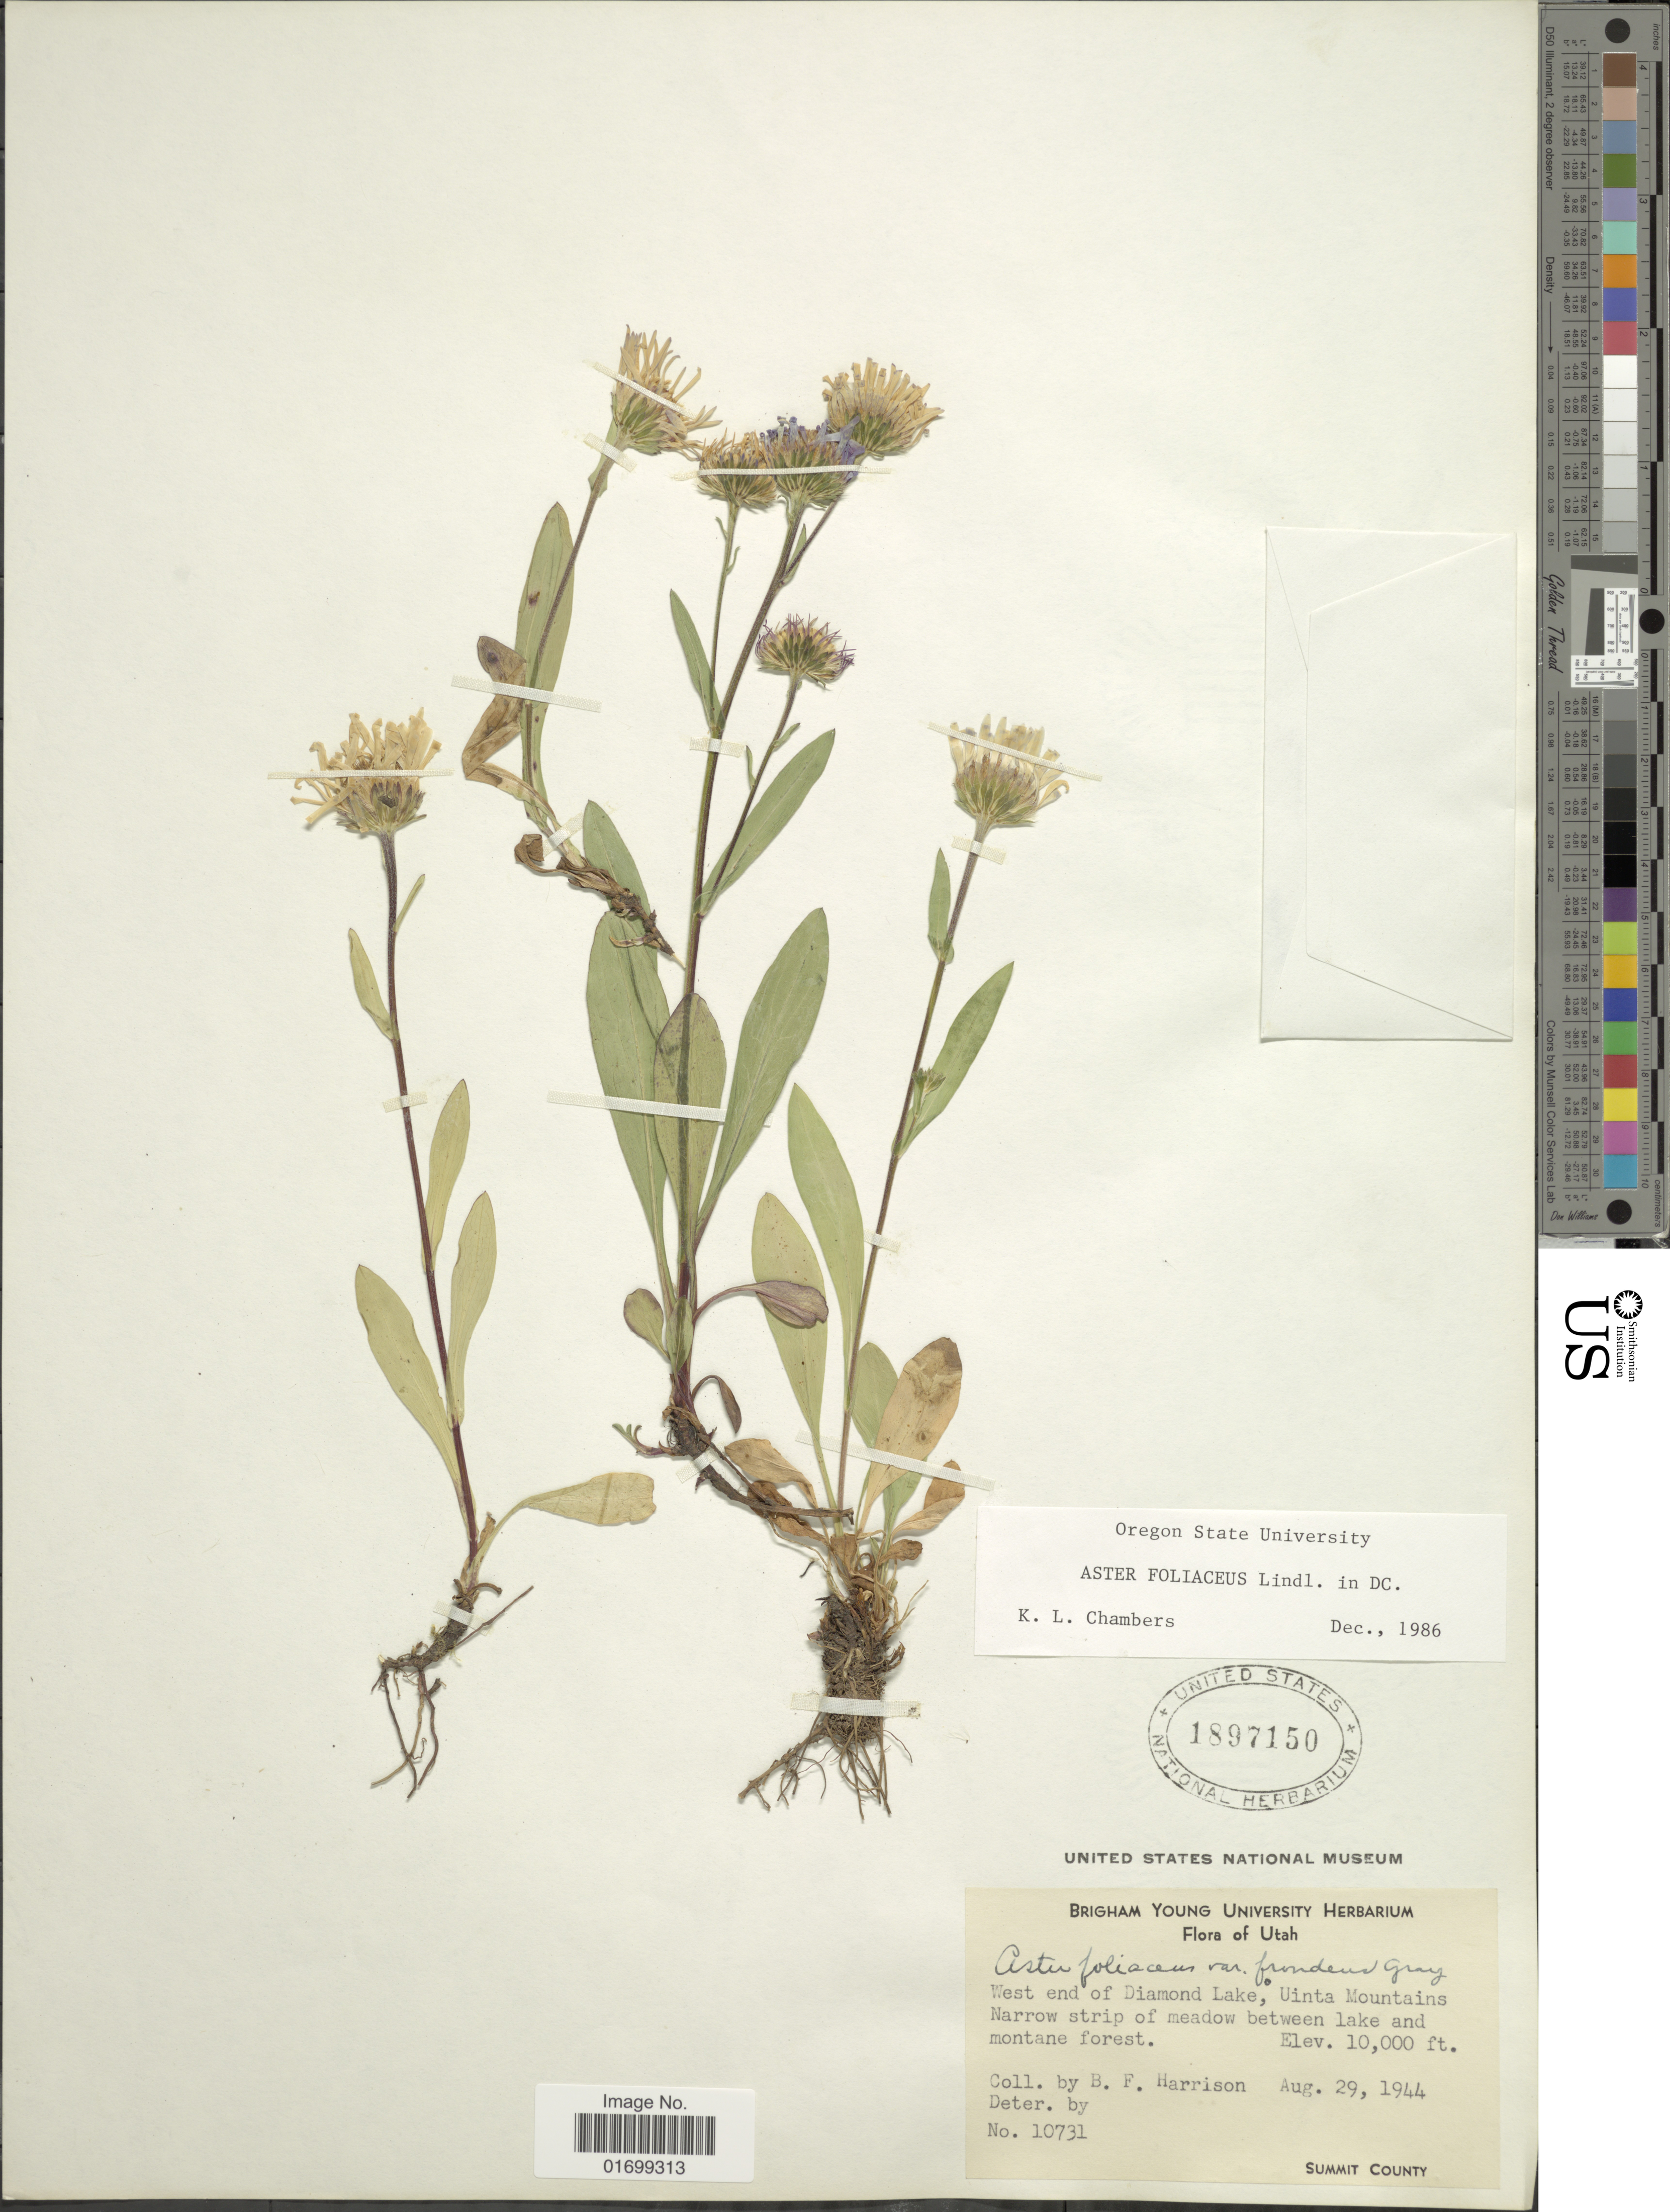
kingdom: Plantae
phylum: Tracheophyta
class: Magnoliopsida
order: Asterales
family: Asteraceae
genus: Symphyotrichum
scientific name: Symphyotrichum foliaceum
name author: (Lindl. ex DC.) G.L. Nesom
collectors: B. F. Harrison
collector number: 10731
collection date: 1944-08-29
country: United States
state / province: Utah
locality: West end of Diamond Lake, uinta Mountains Narrow strip of meadow between lake and montane forest.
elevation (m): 3048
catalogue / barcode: US 1897150